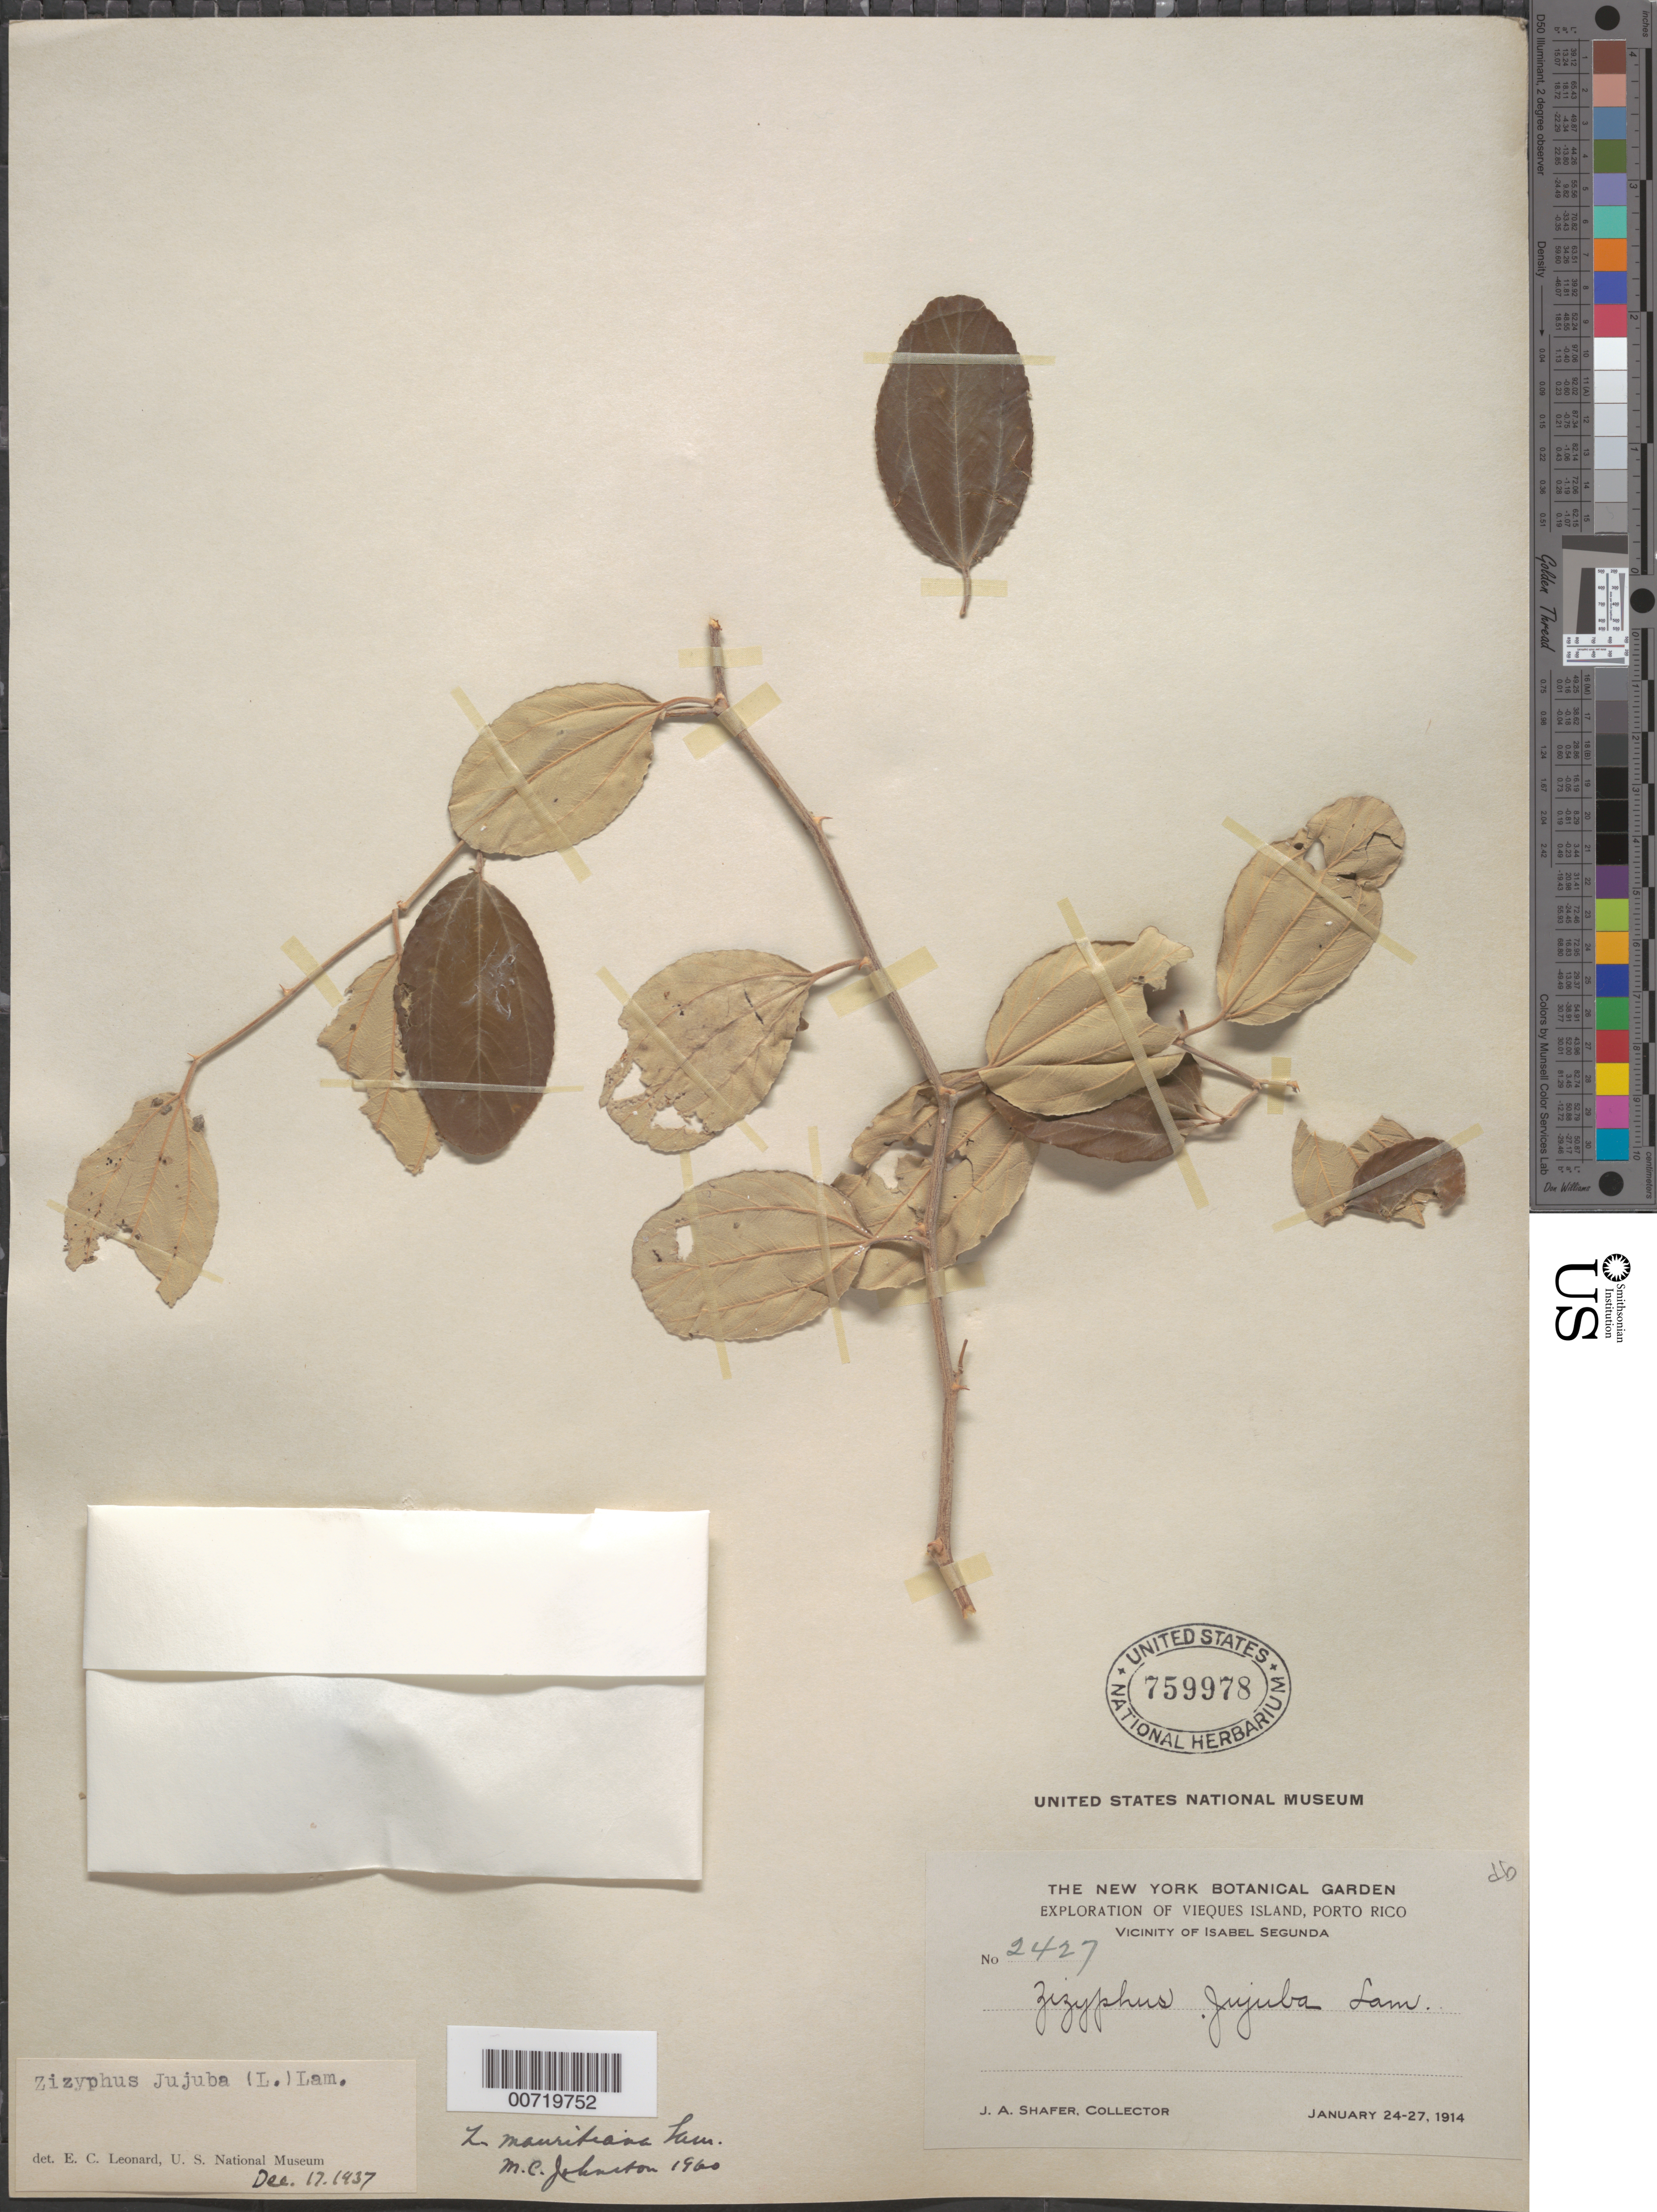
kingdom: Plantae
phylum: Tracheophyta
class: Magnoliopsida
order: Rosales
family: Rhamnaceae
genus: Ziziphus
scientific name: Ziziphus mauritiana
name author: Lam.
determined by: Johnston, Marshall C.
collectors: J. A. Shafer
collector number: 2427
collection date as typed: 24 Jan 1914 to 27 Jan 1914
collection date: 1914-01-24/1914-01-27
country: Puerto Rico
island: Vieques I.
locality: Isabel Segunda, vic of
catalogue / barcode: US 759978